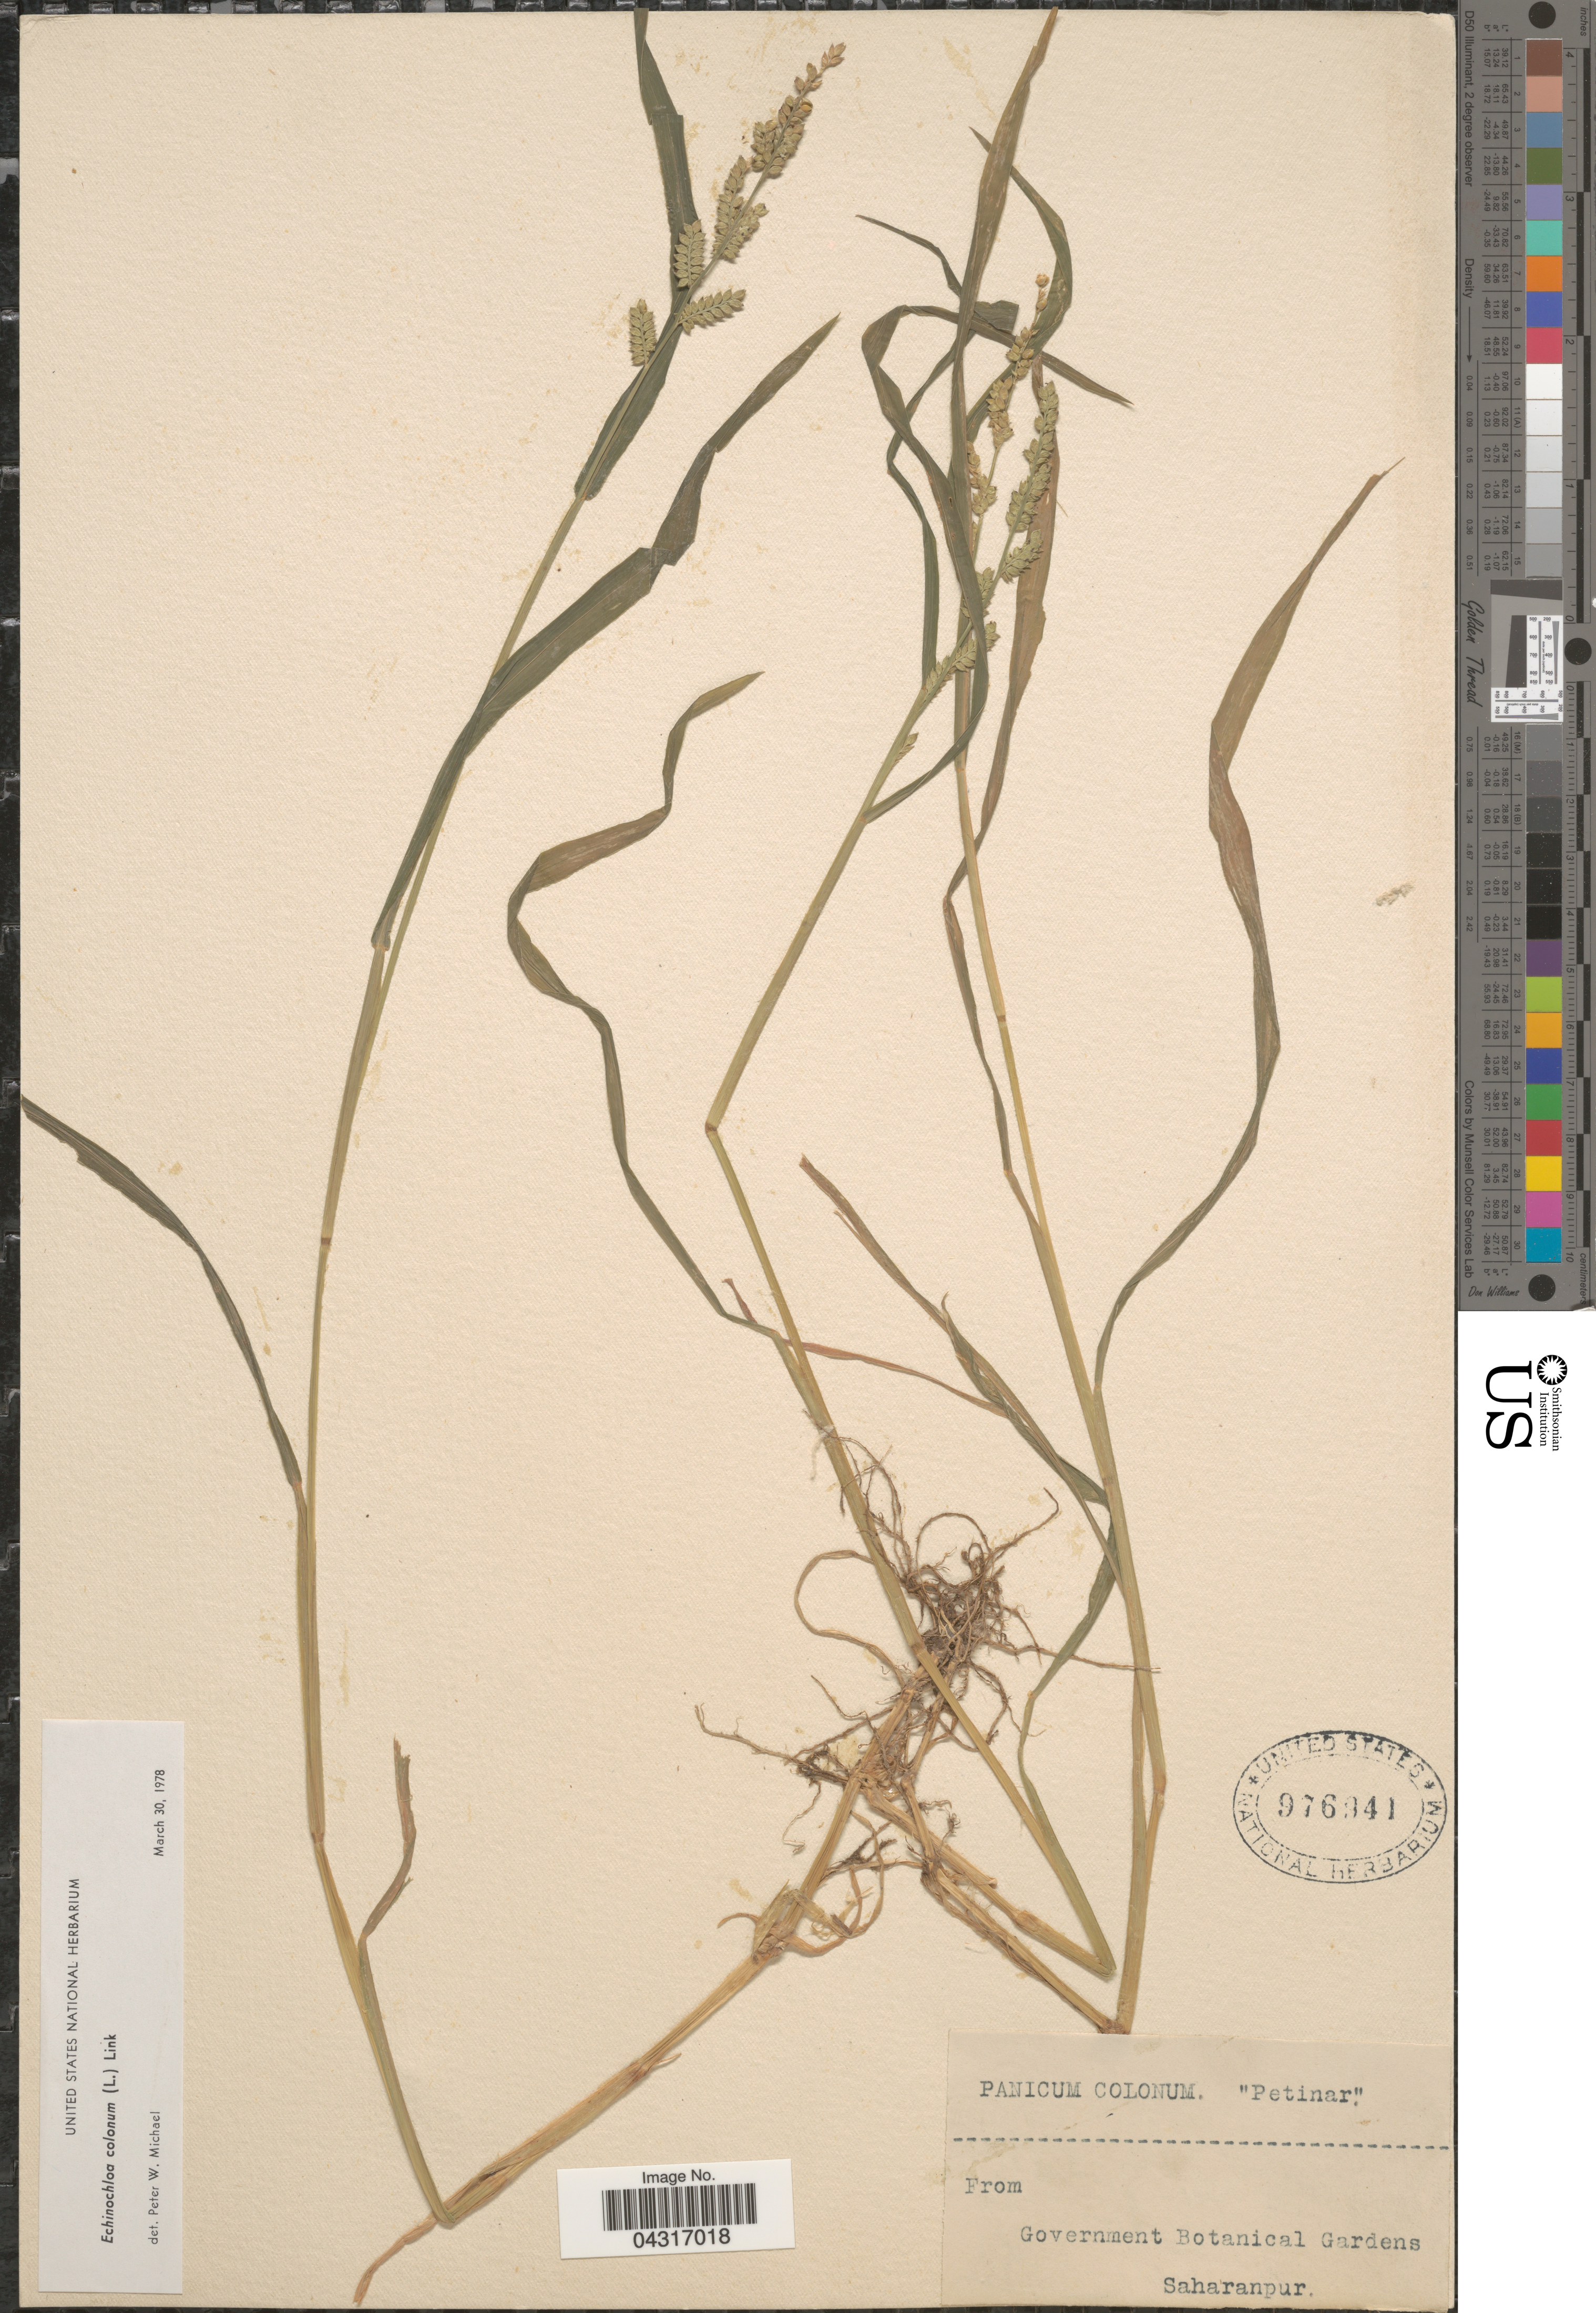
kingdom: Plantae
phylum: Tracheophyta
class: Liliopsida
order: Poales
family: Poaceae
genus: Echinochloa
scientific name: Echinochloa colona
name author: (L.) Link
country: India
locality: Government Botanical Gardens Saharanpur. [unsure placement]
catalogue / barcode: US 976941